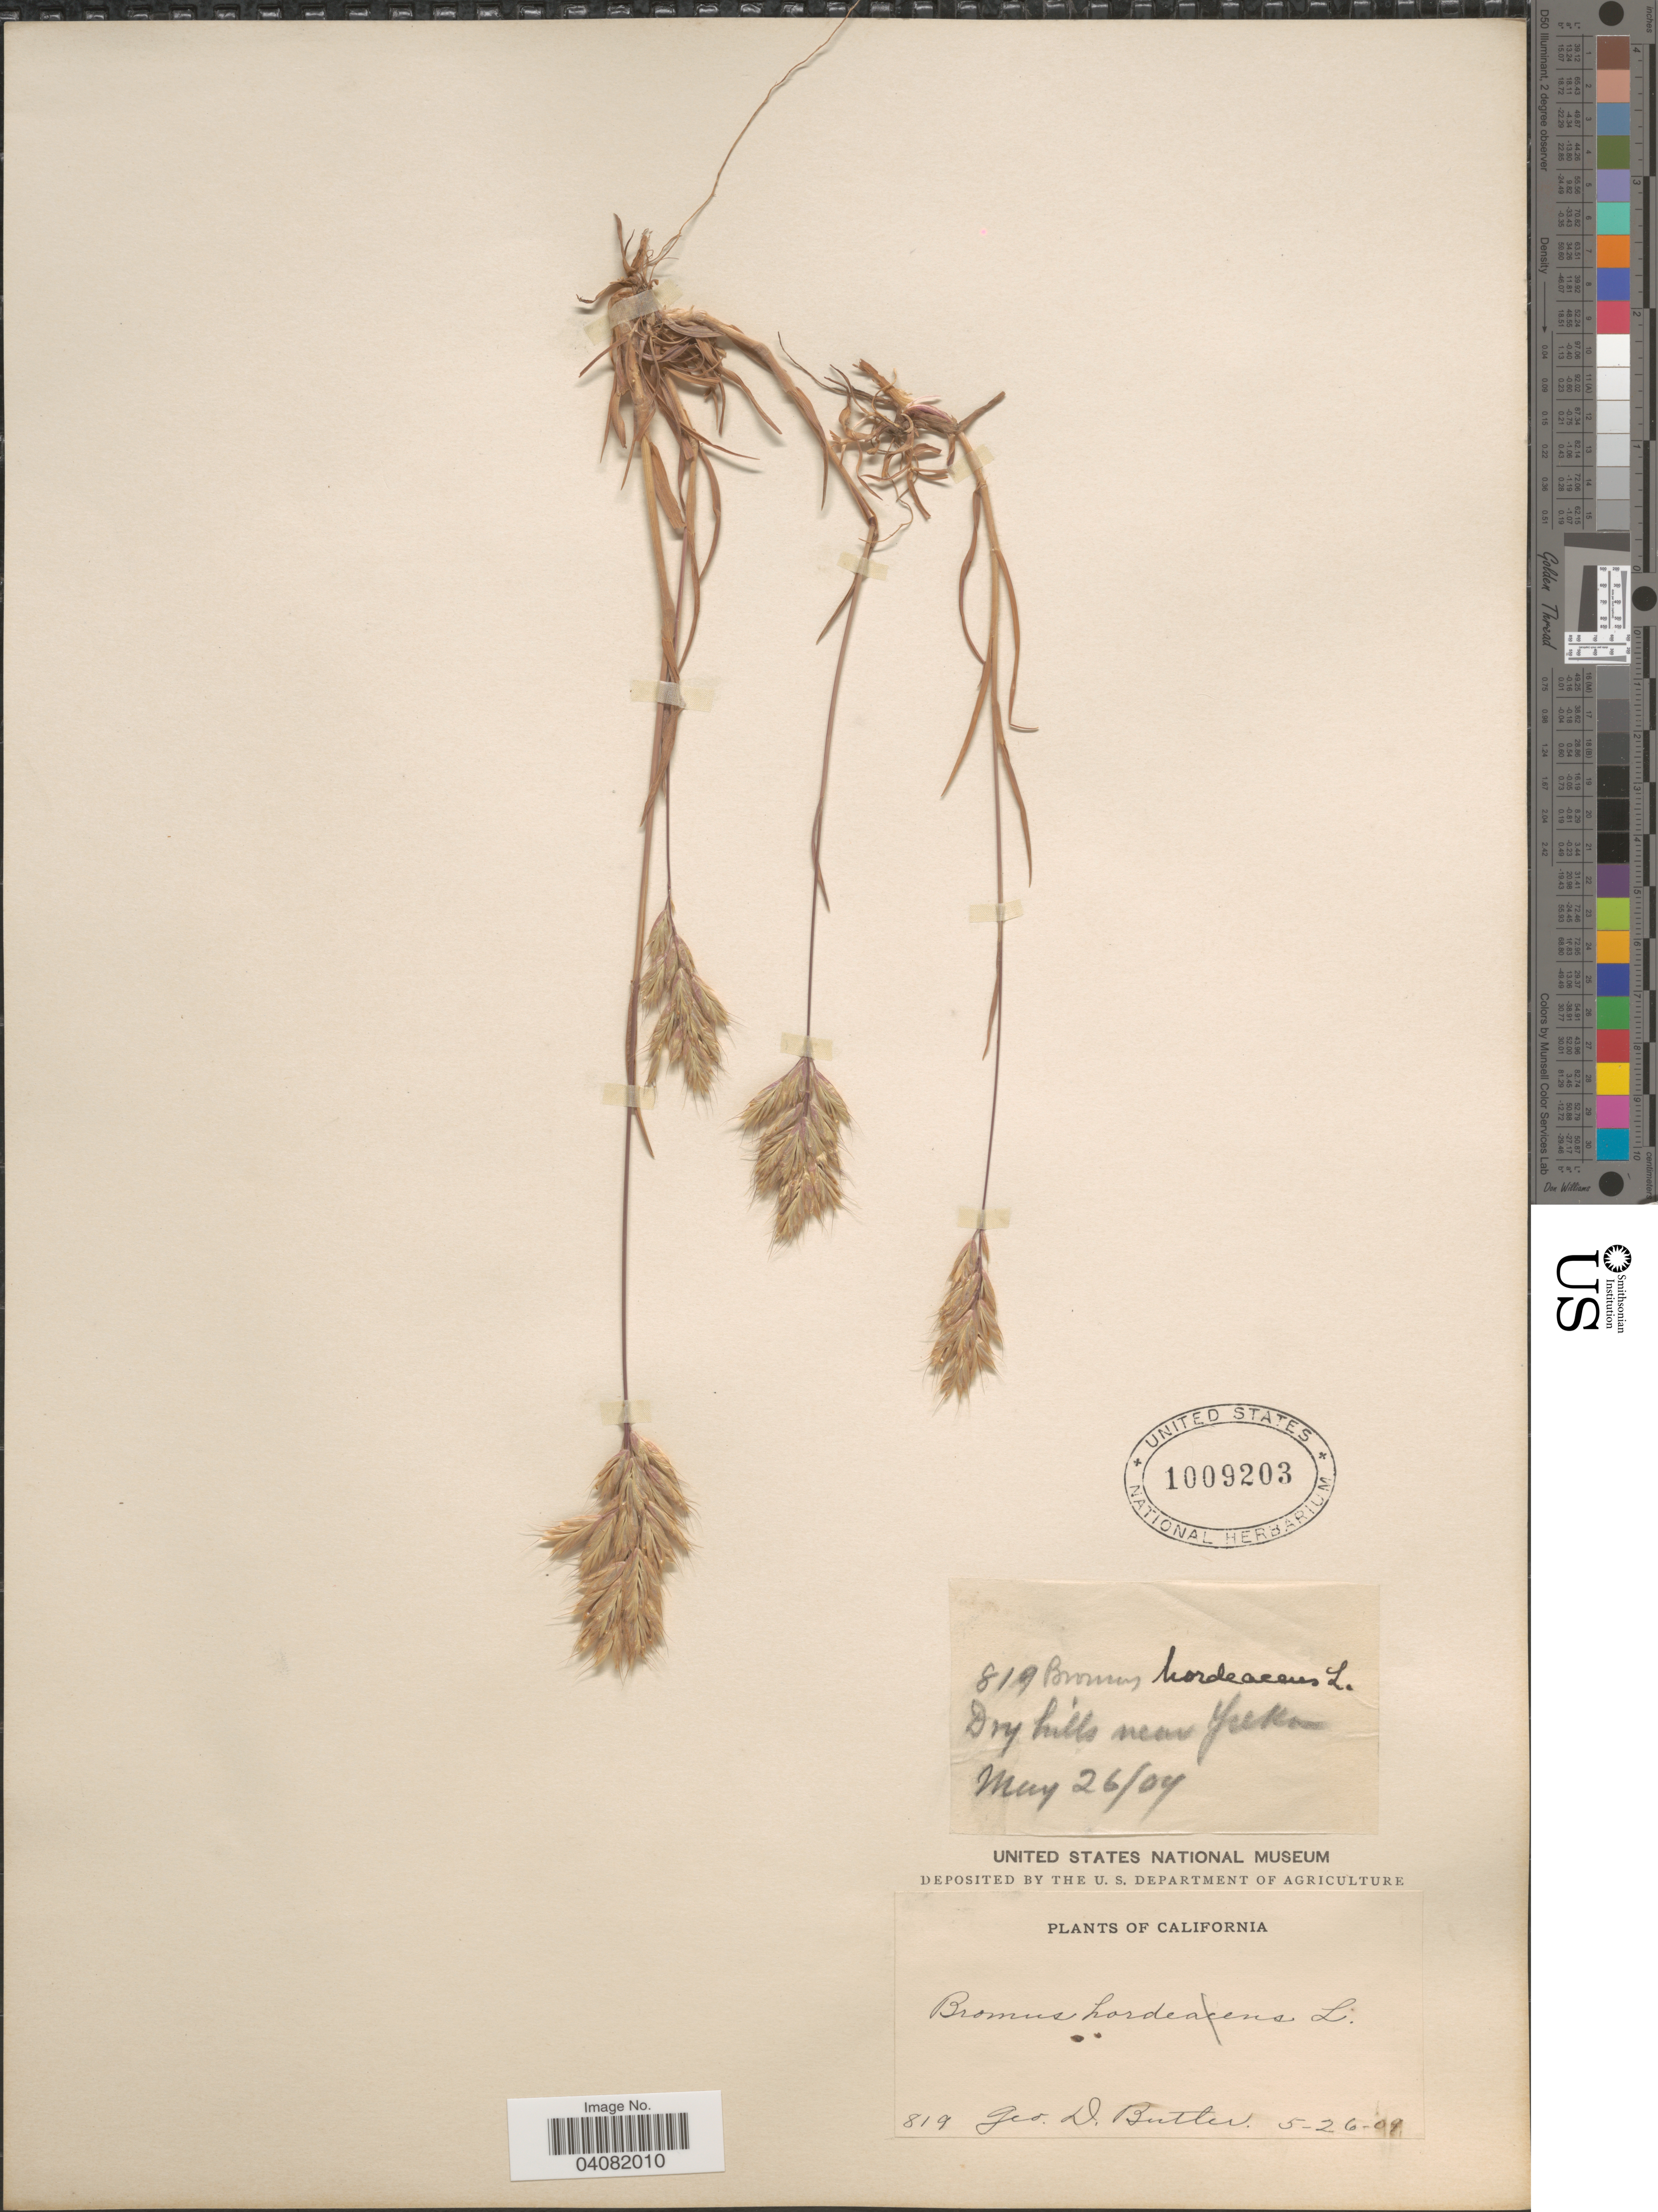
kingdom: Plantae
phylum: Tracheophyta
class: Liliopsida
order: Poales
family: Poaceae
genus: Bromus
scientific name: Bromus hordeaceus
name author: L.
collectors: G. D. Butler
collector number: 819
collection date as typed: Transcribed d/m/y: 26/5/9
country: United States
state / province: California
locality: Dry hills near Yreka.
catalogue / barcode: US 1009203